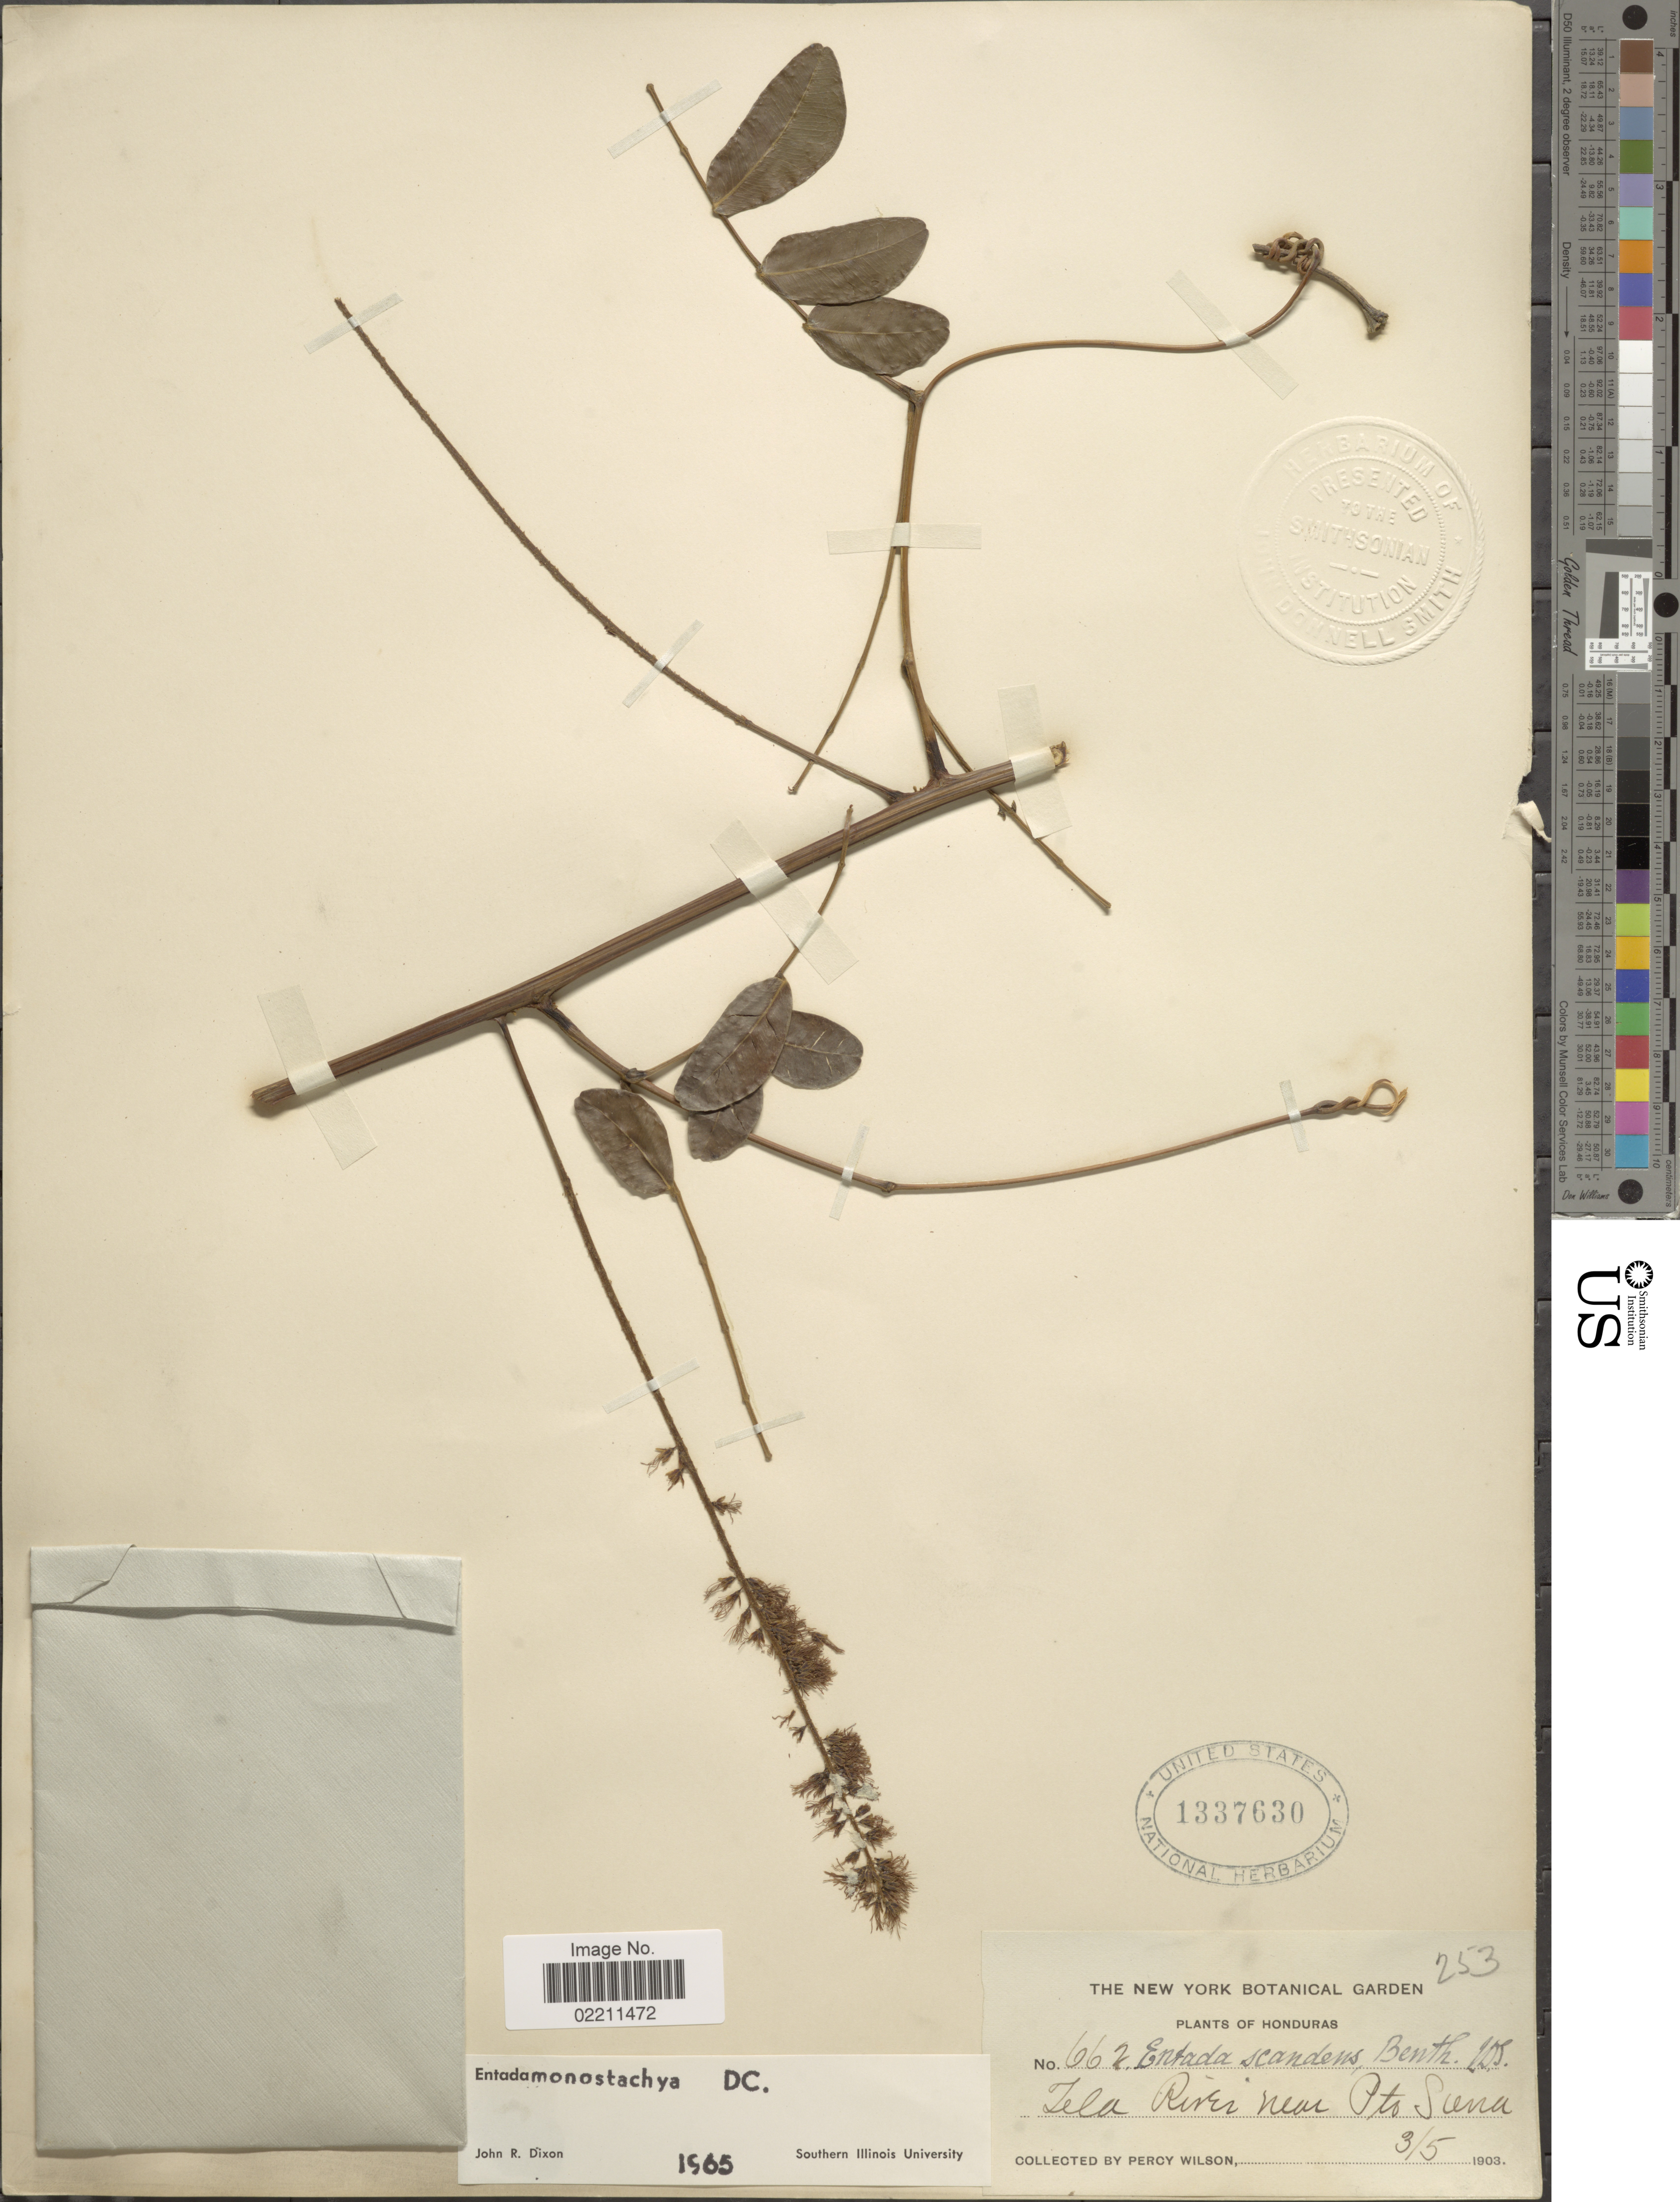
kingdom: Plantae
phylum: Tracheophyta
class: Magnoliopsida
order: Fabales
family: Fabaceae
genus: Entada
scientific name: Entada gigas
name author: (L.) Fawc. & Rendle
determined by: Strong, Mark T., (BOT), Smithsonian Institution - National Museum of Natural History (UNITED STATES)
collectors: P. Wilson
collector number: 662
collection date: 1903-05-03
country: Honduras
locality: Zela River near Pto Sierra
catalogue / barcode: US 1337630